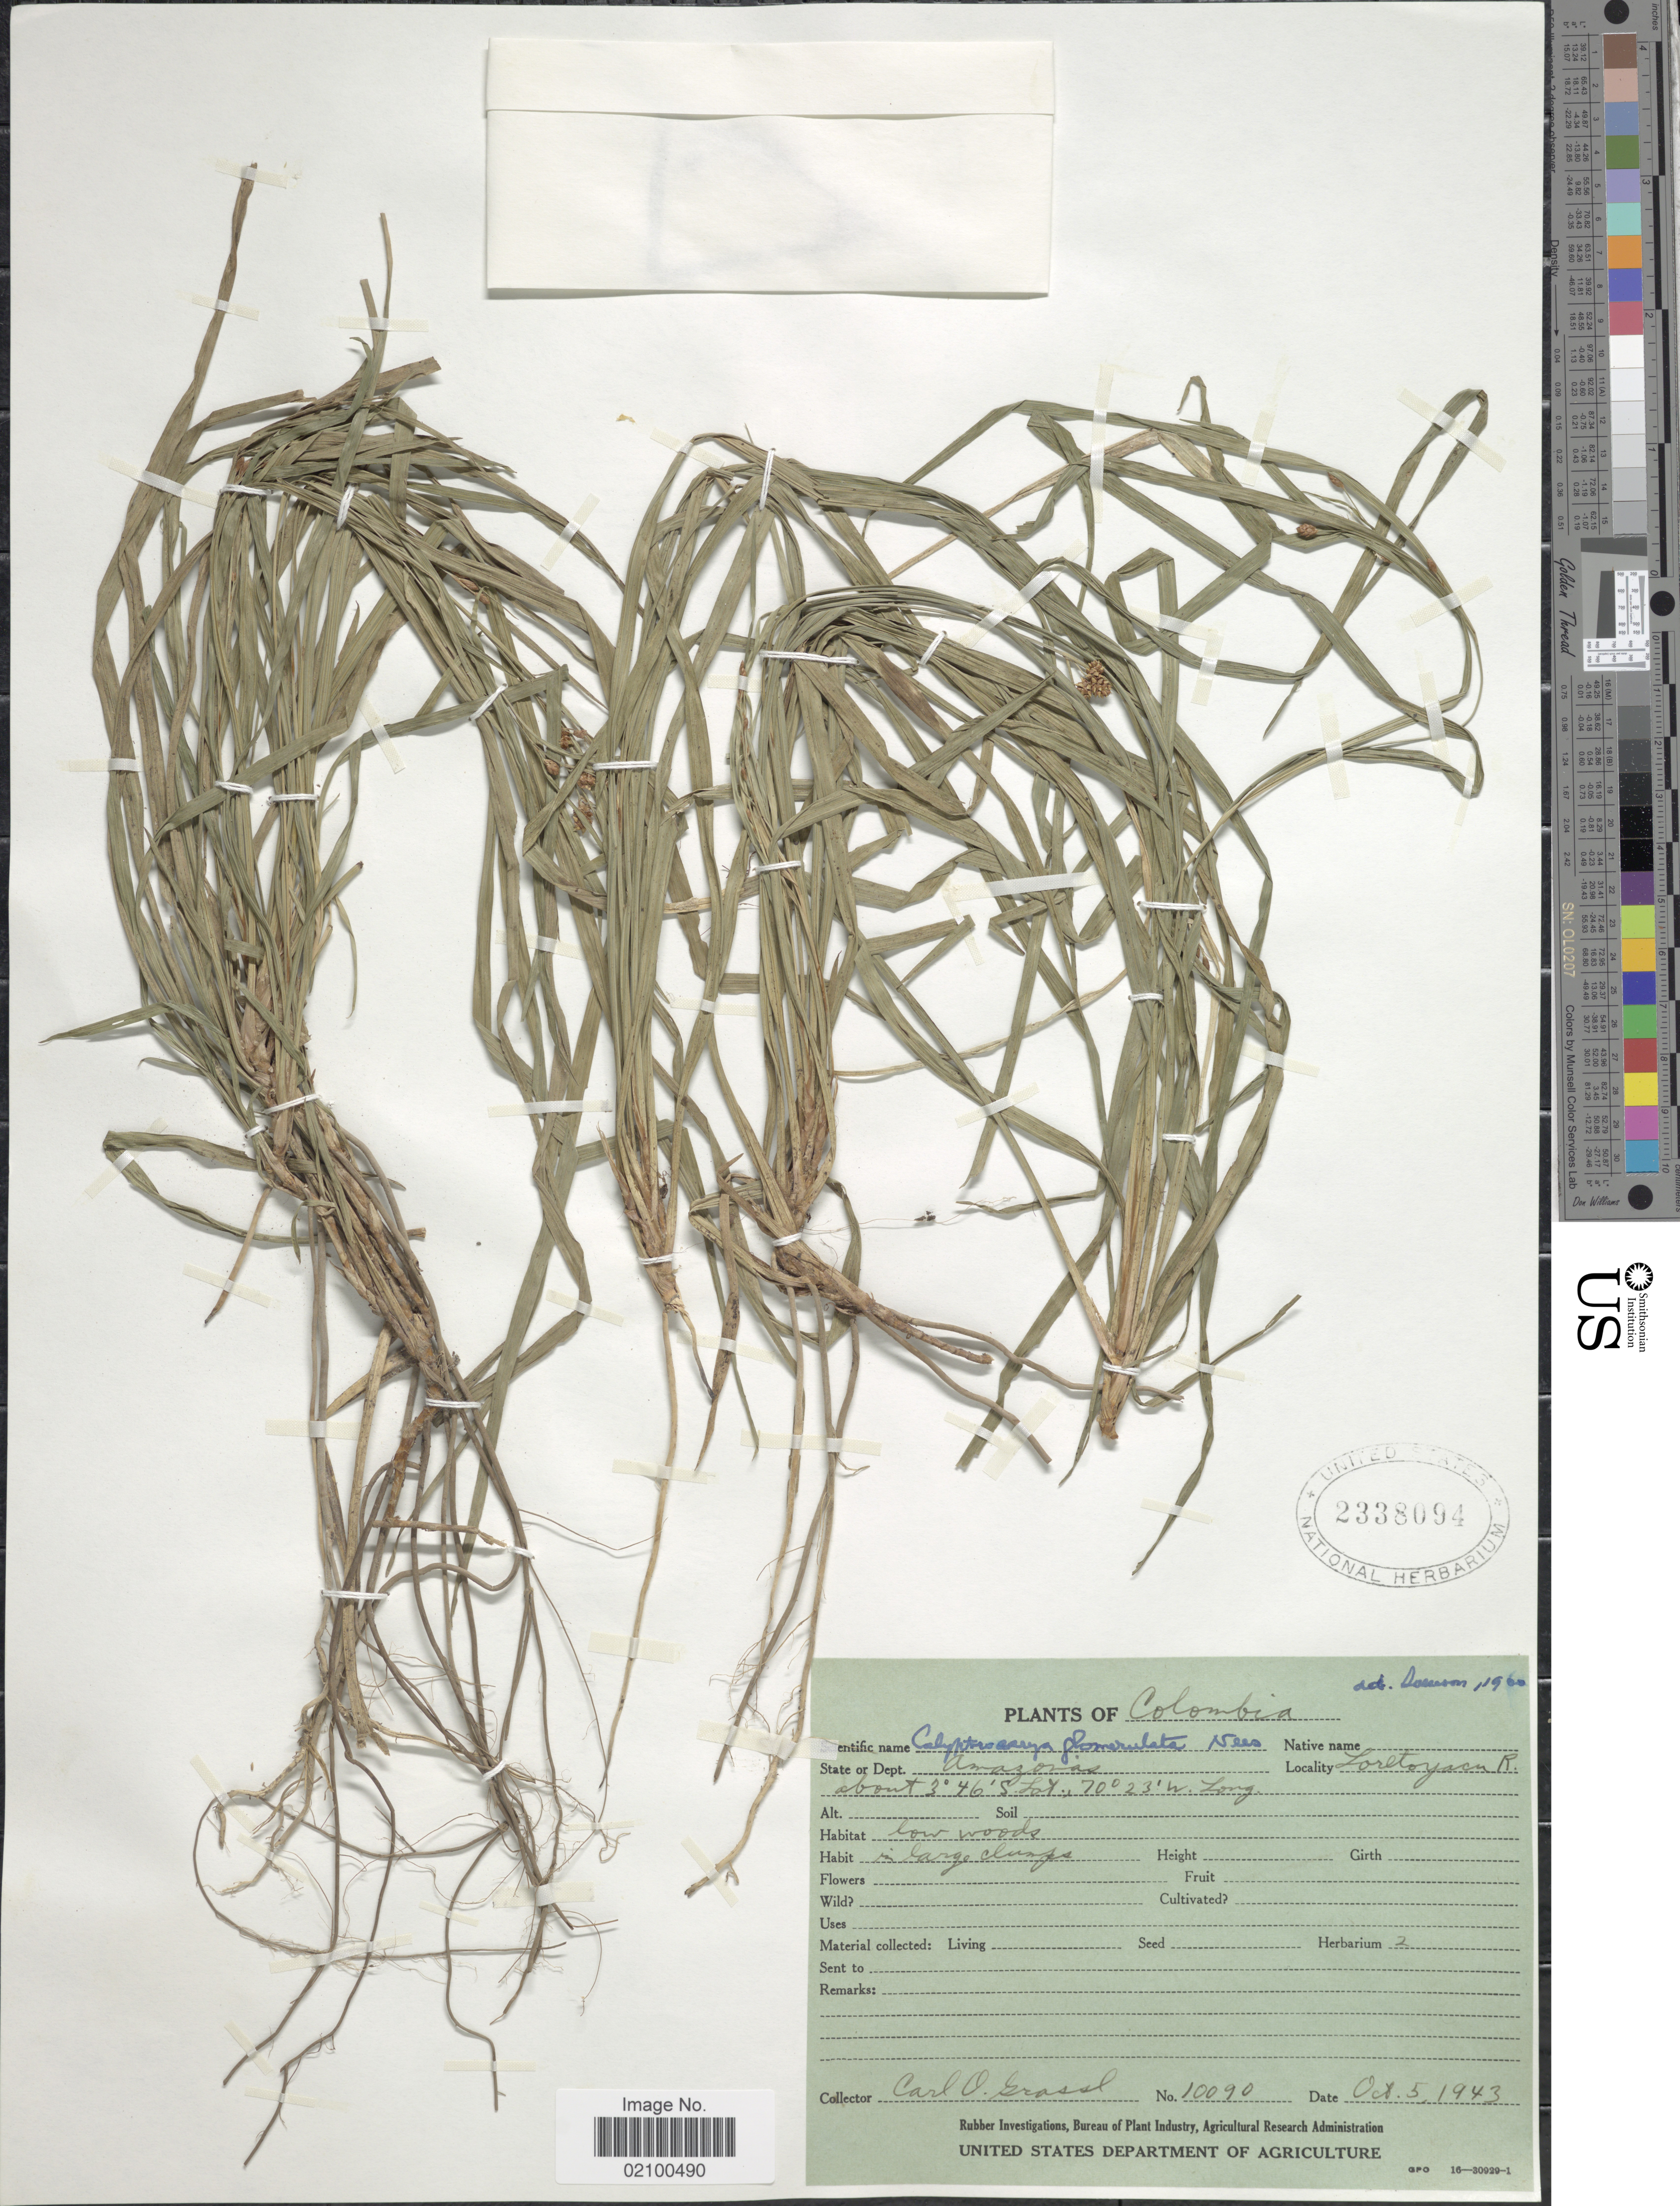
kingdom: Plantae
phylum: Tracheophyta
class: Liliopsida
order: Poales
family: Cyperaceae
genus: Calyptrocarya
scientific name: Calyptrocarya glomerulata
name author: (Brongn.) Urb.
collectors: C. Grassl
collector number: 10090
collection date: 1943-10-05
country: Colombia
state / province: Amazônas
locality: State or Dept. Amazonas. Loretoyacu R.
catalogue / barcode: US 2338094